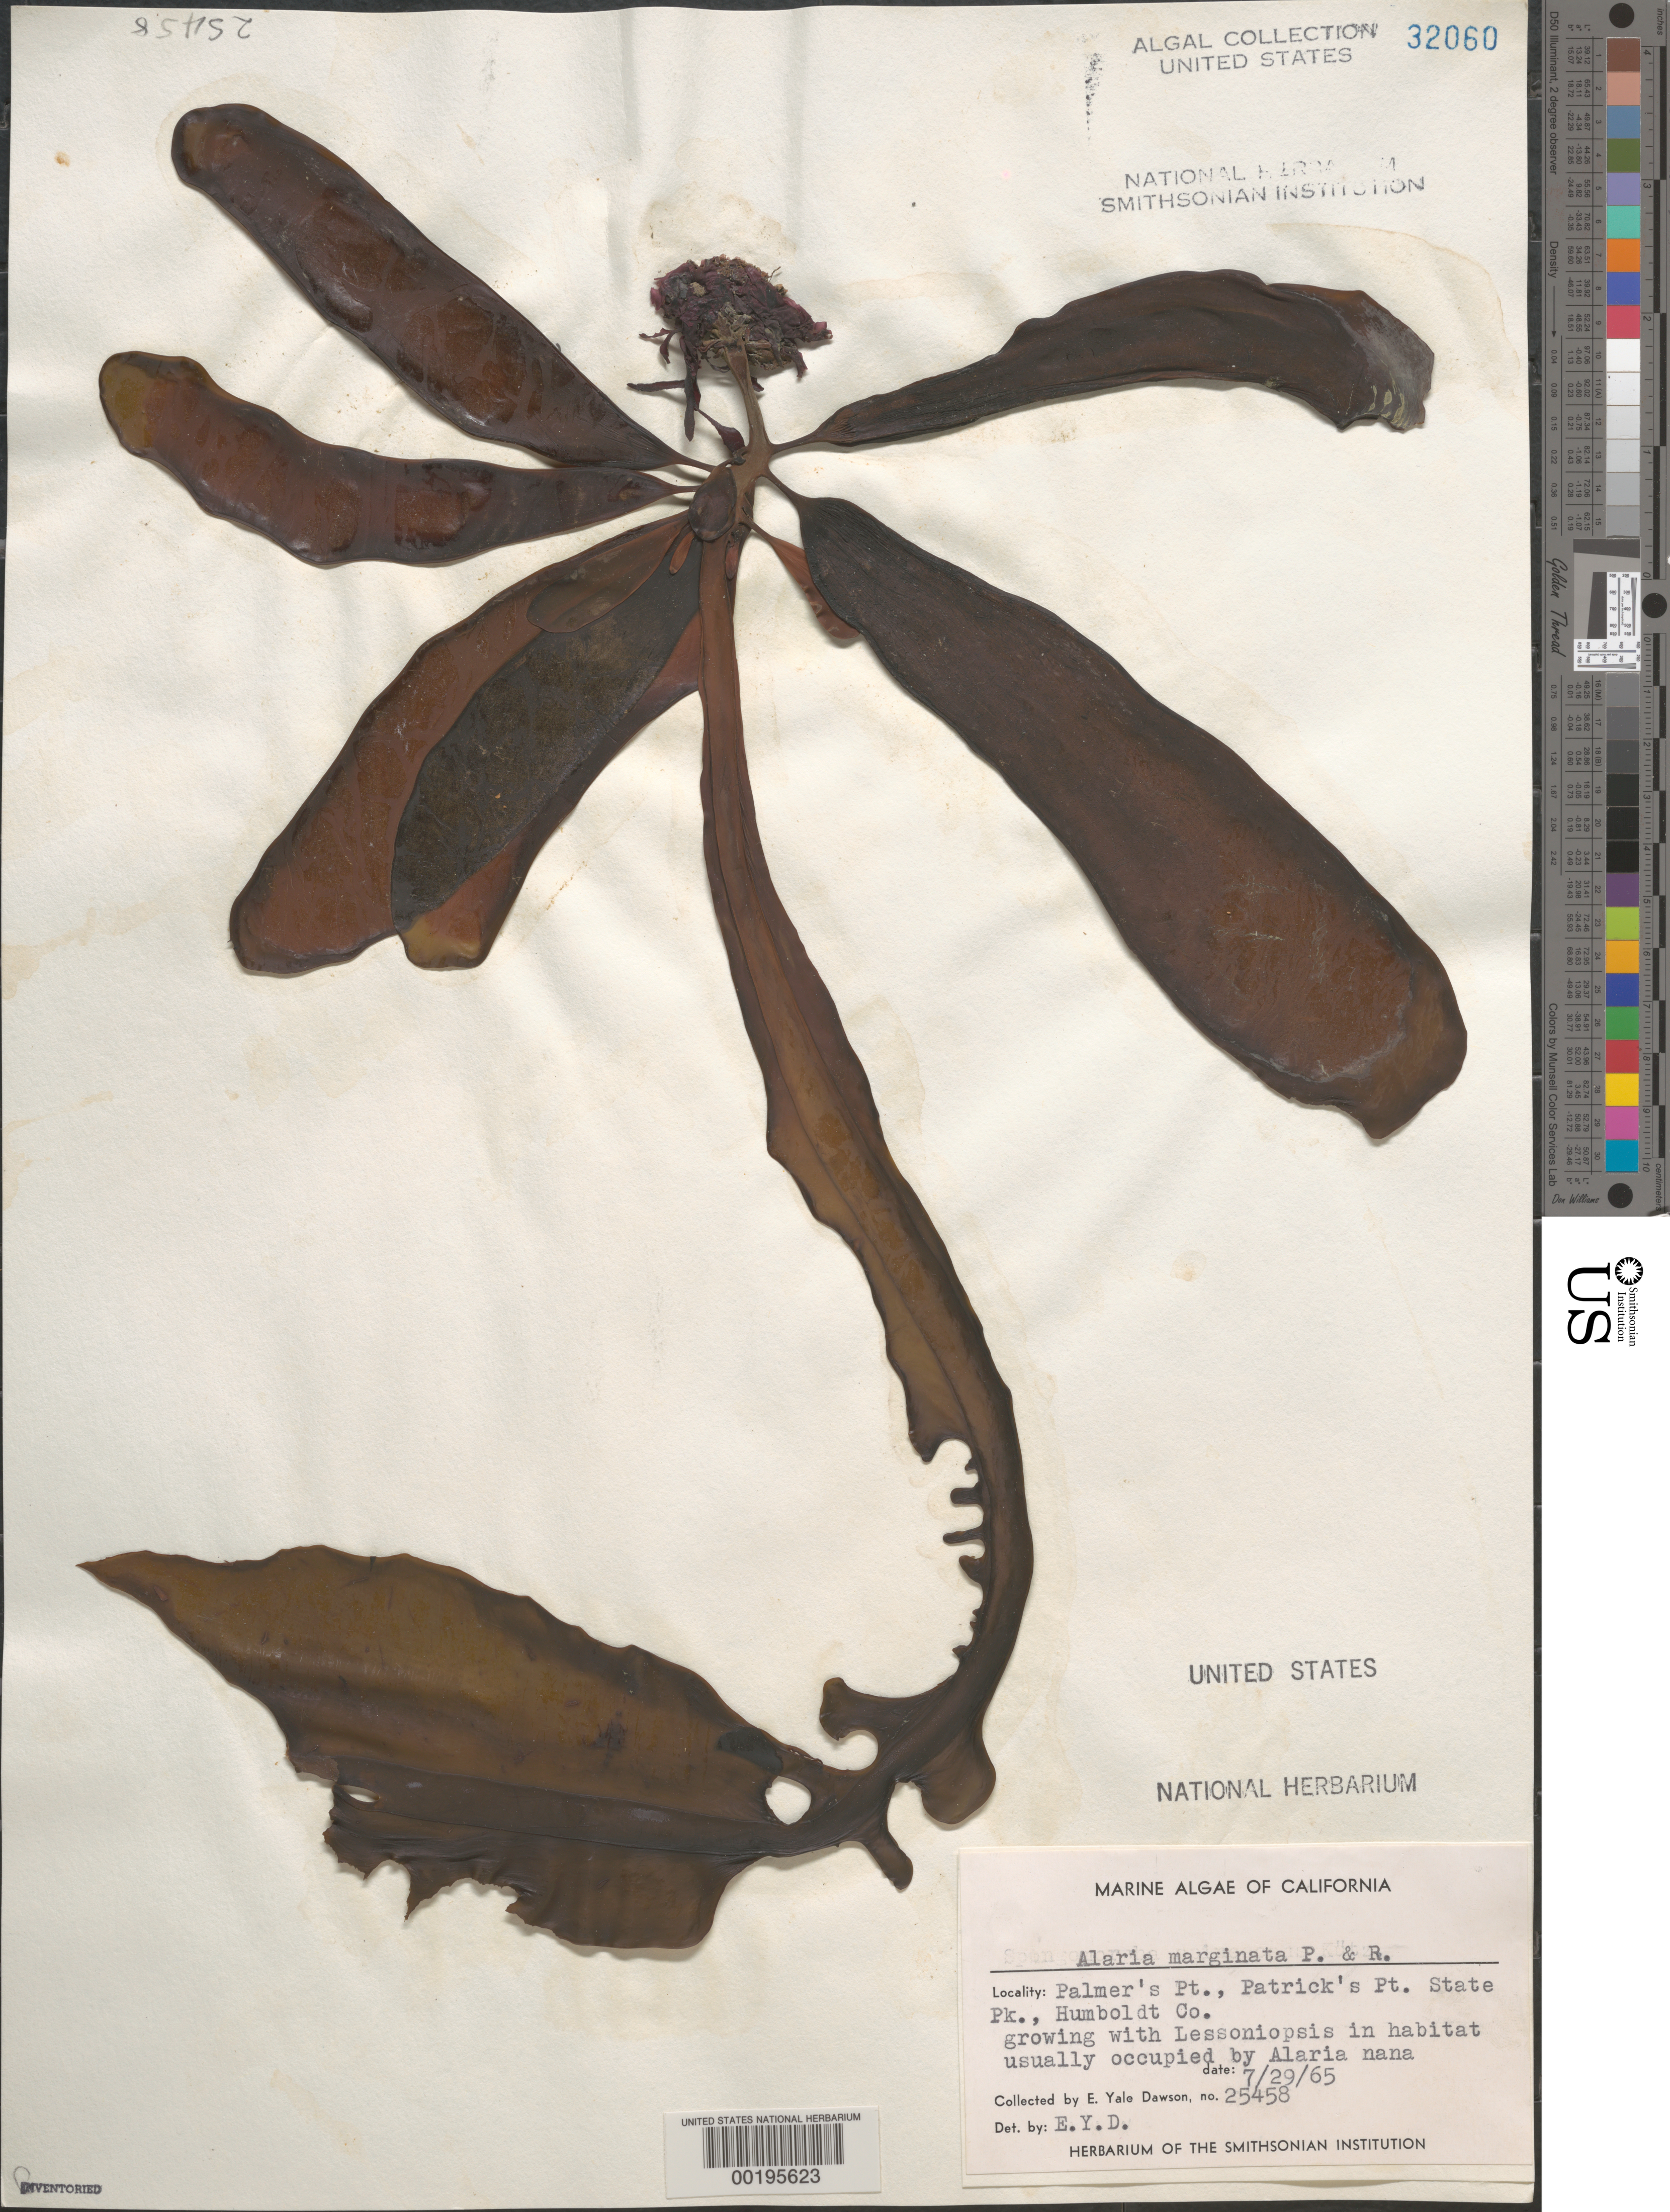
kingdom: Chromista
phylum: Ochrophyta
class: Phaeophyceae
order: Laminariales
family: Alariaceae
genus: Alaria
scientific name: Alaria marginata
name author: Ruiz & Pav.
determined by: Dawson, E. Y.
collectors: E. Y. Dawson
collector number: EYD 25458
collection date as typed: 29 Jul 1965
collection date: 1965-07-29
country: United States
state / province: California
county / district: Humboldt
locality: Palmer's Point, Patrick's Point State Park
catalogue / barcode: US 32060